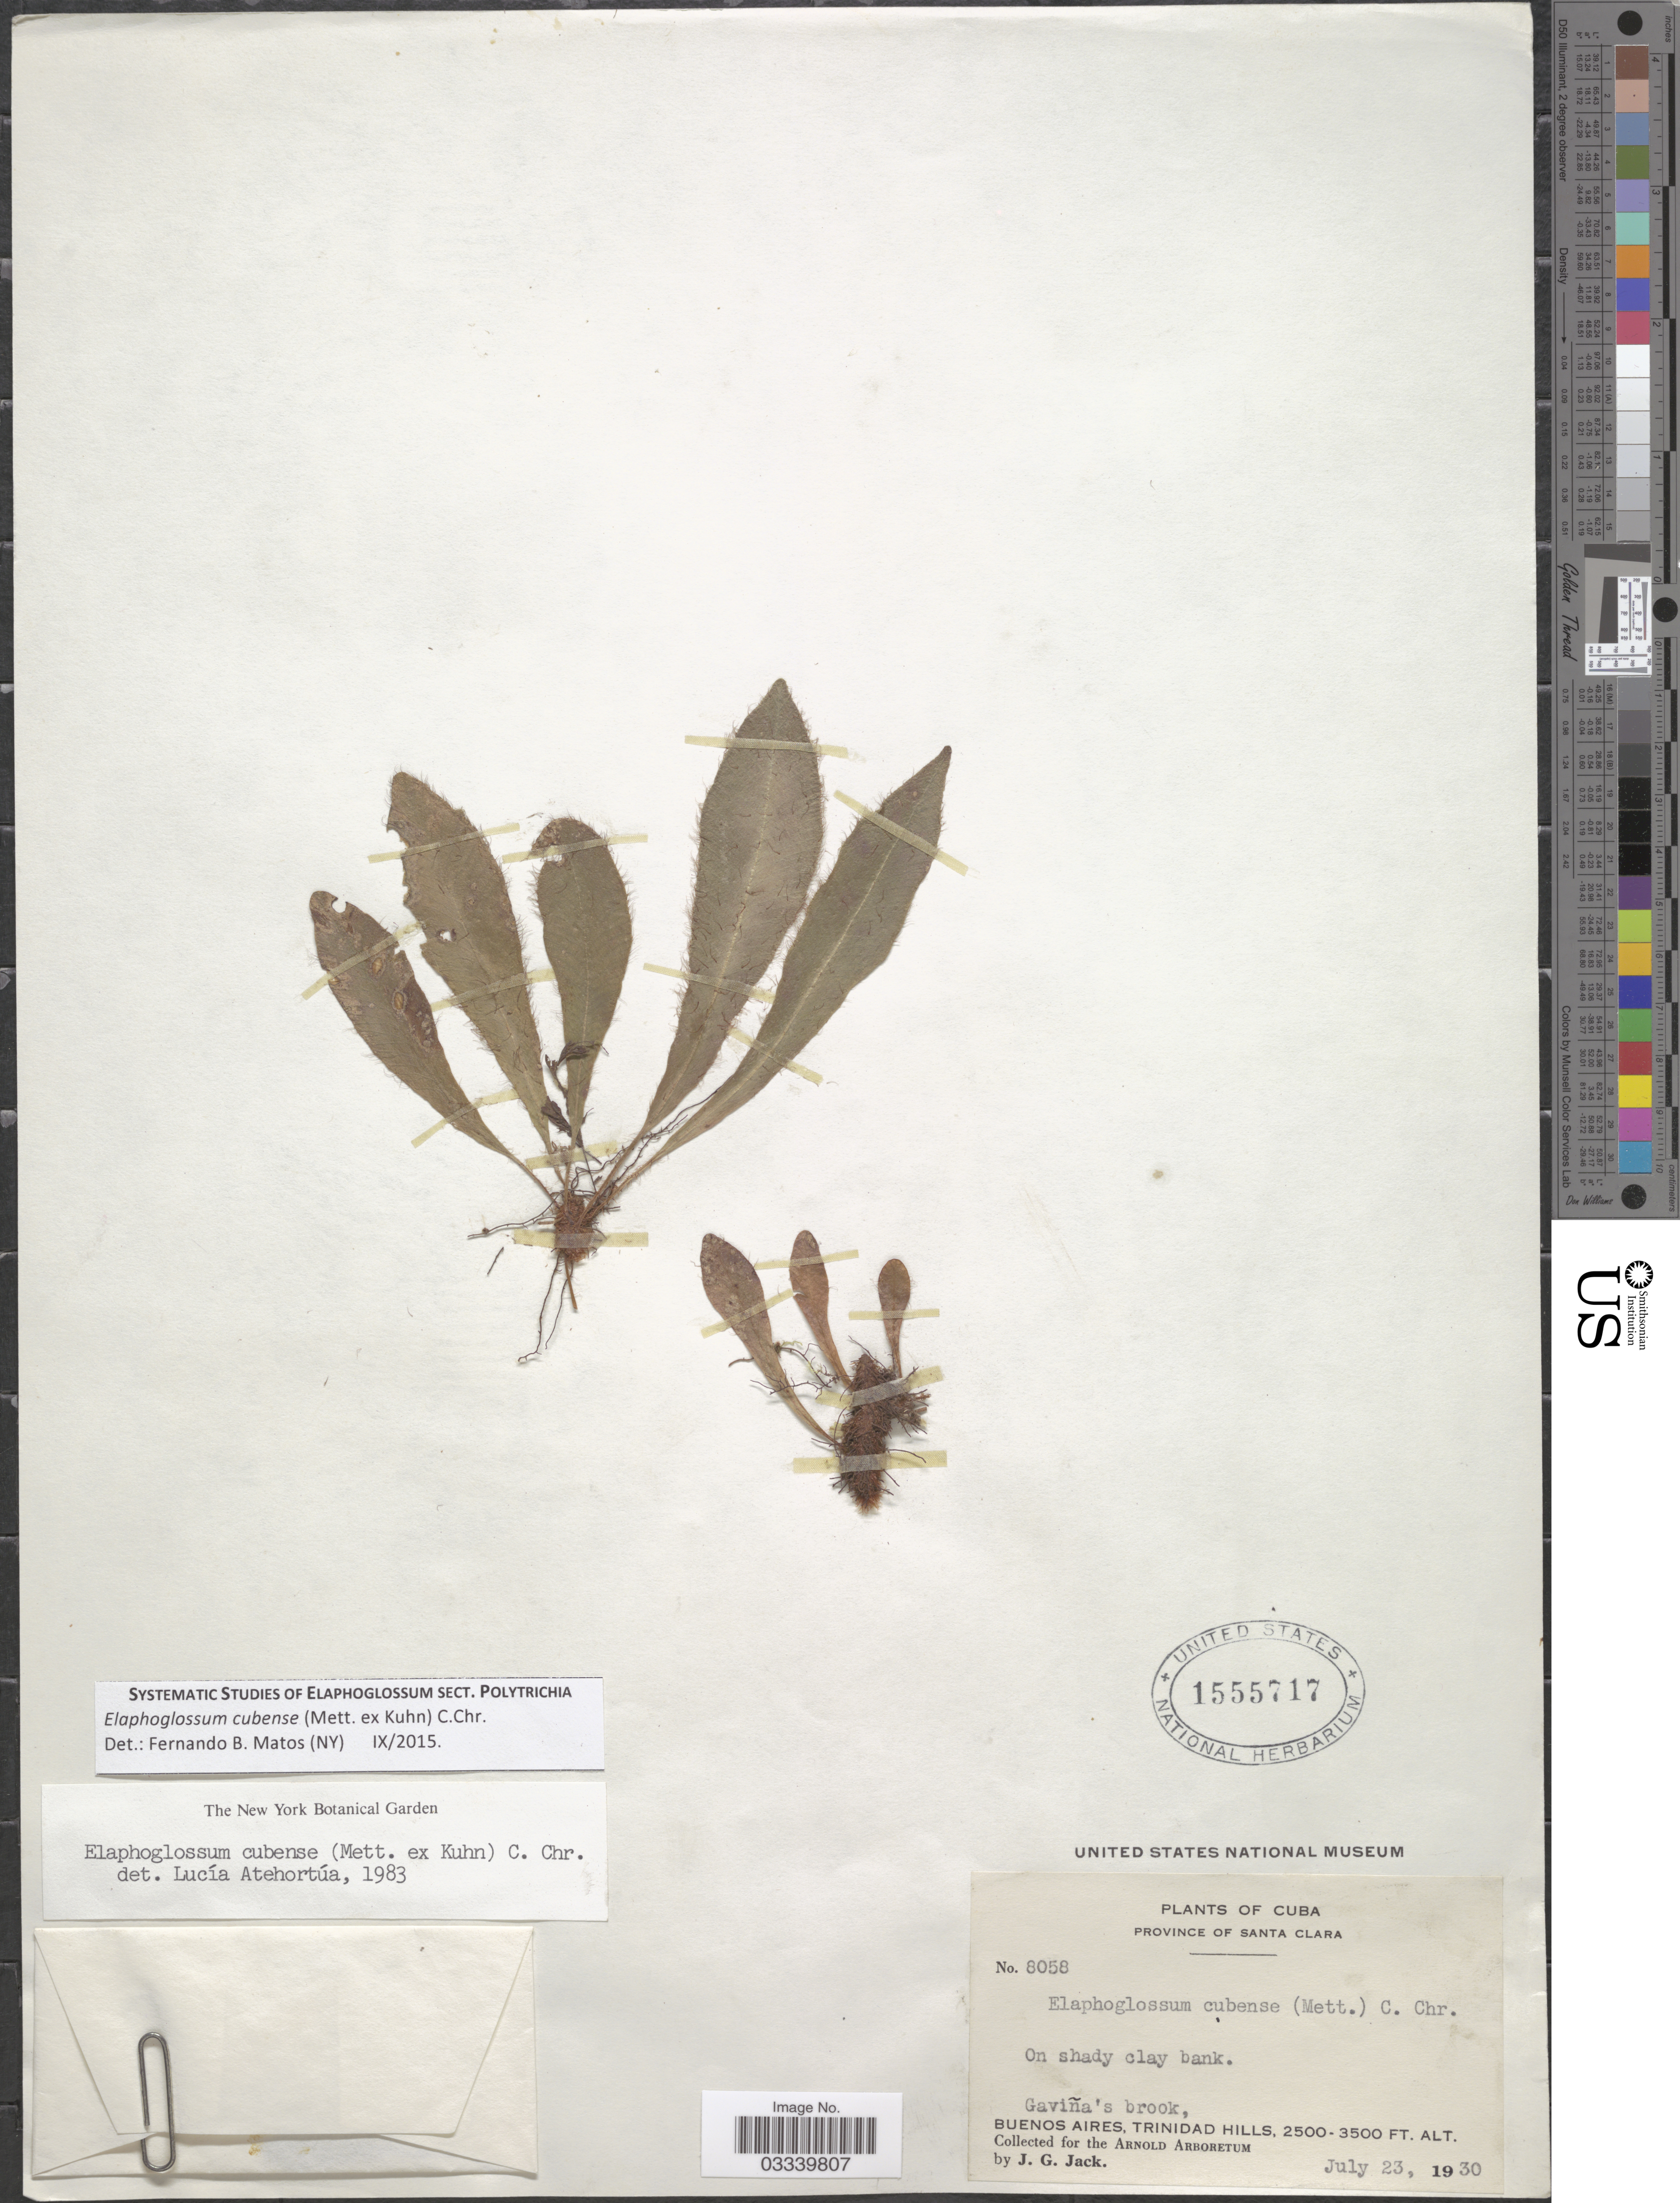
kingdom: Plantae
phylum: Tracheophyta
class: Polypodiopsida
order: Polypodiales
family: Dryopteridaceae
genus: Elaphoglossum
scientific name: Elaphoglossum cubense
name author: (Mett. ex Kuhn) C. Chr.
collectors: J. G. Jack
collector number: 8058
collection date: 1930-07-23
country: Cuba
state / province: Las Villas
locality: Province of Santa Clara. Gaviña brook, Buenos Aires, Trinidad Hills.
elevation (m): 762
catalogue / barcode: US 1555717